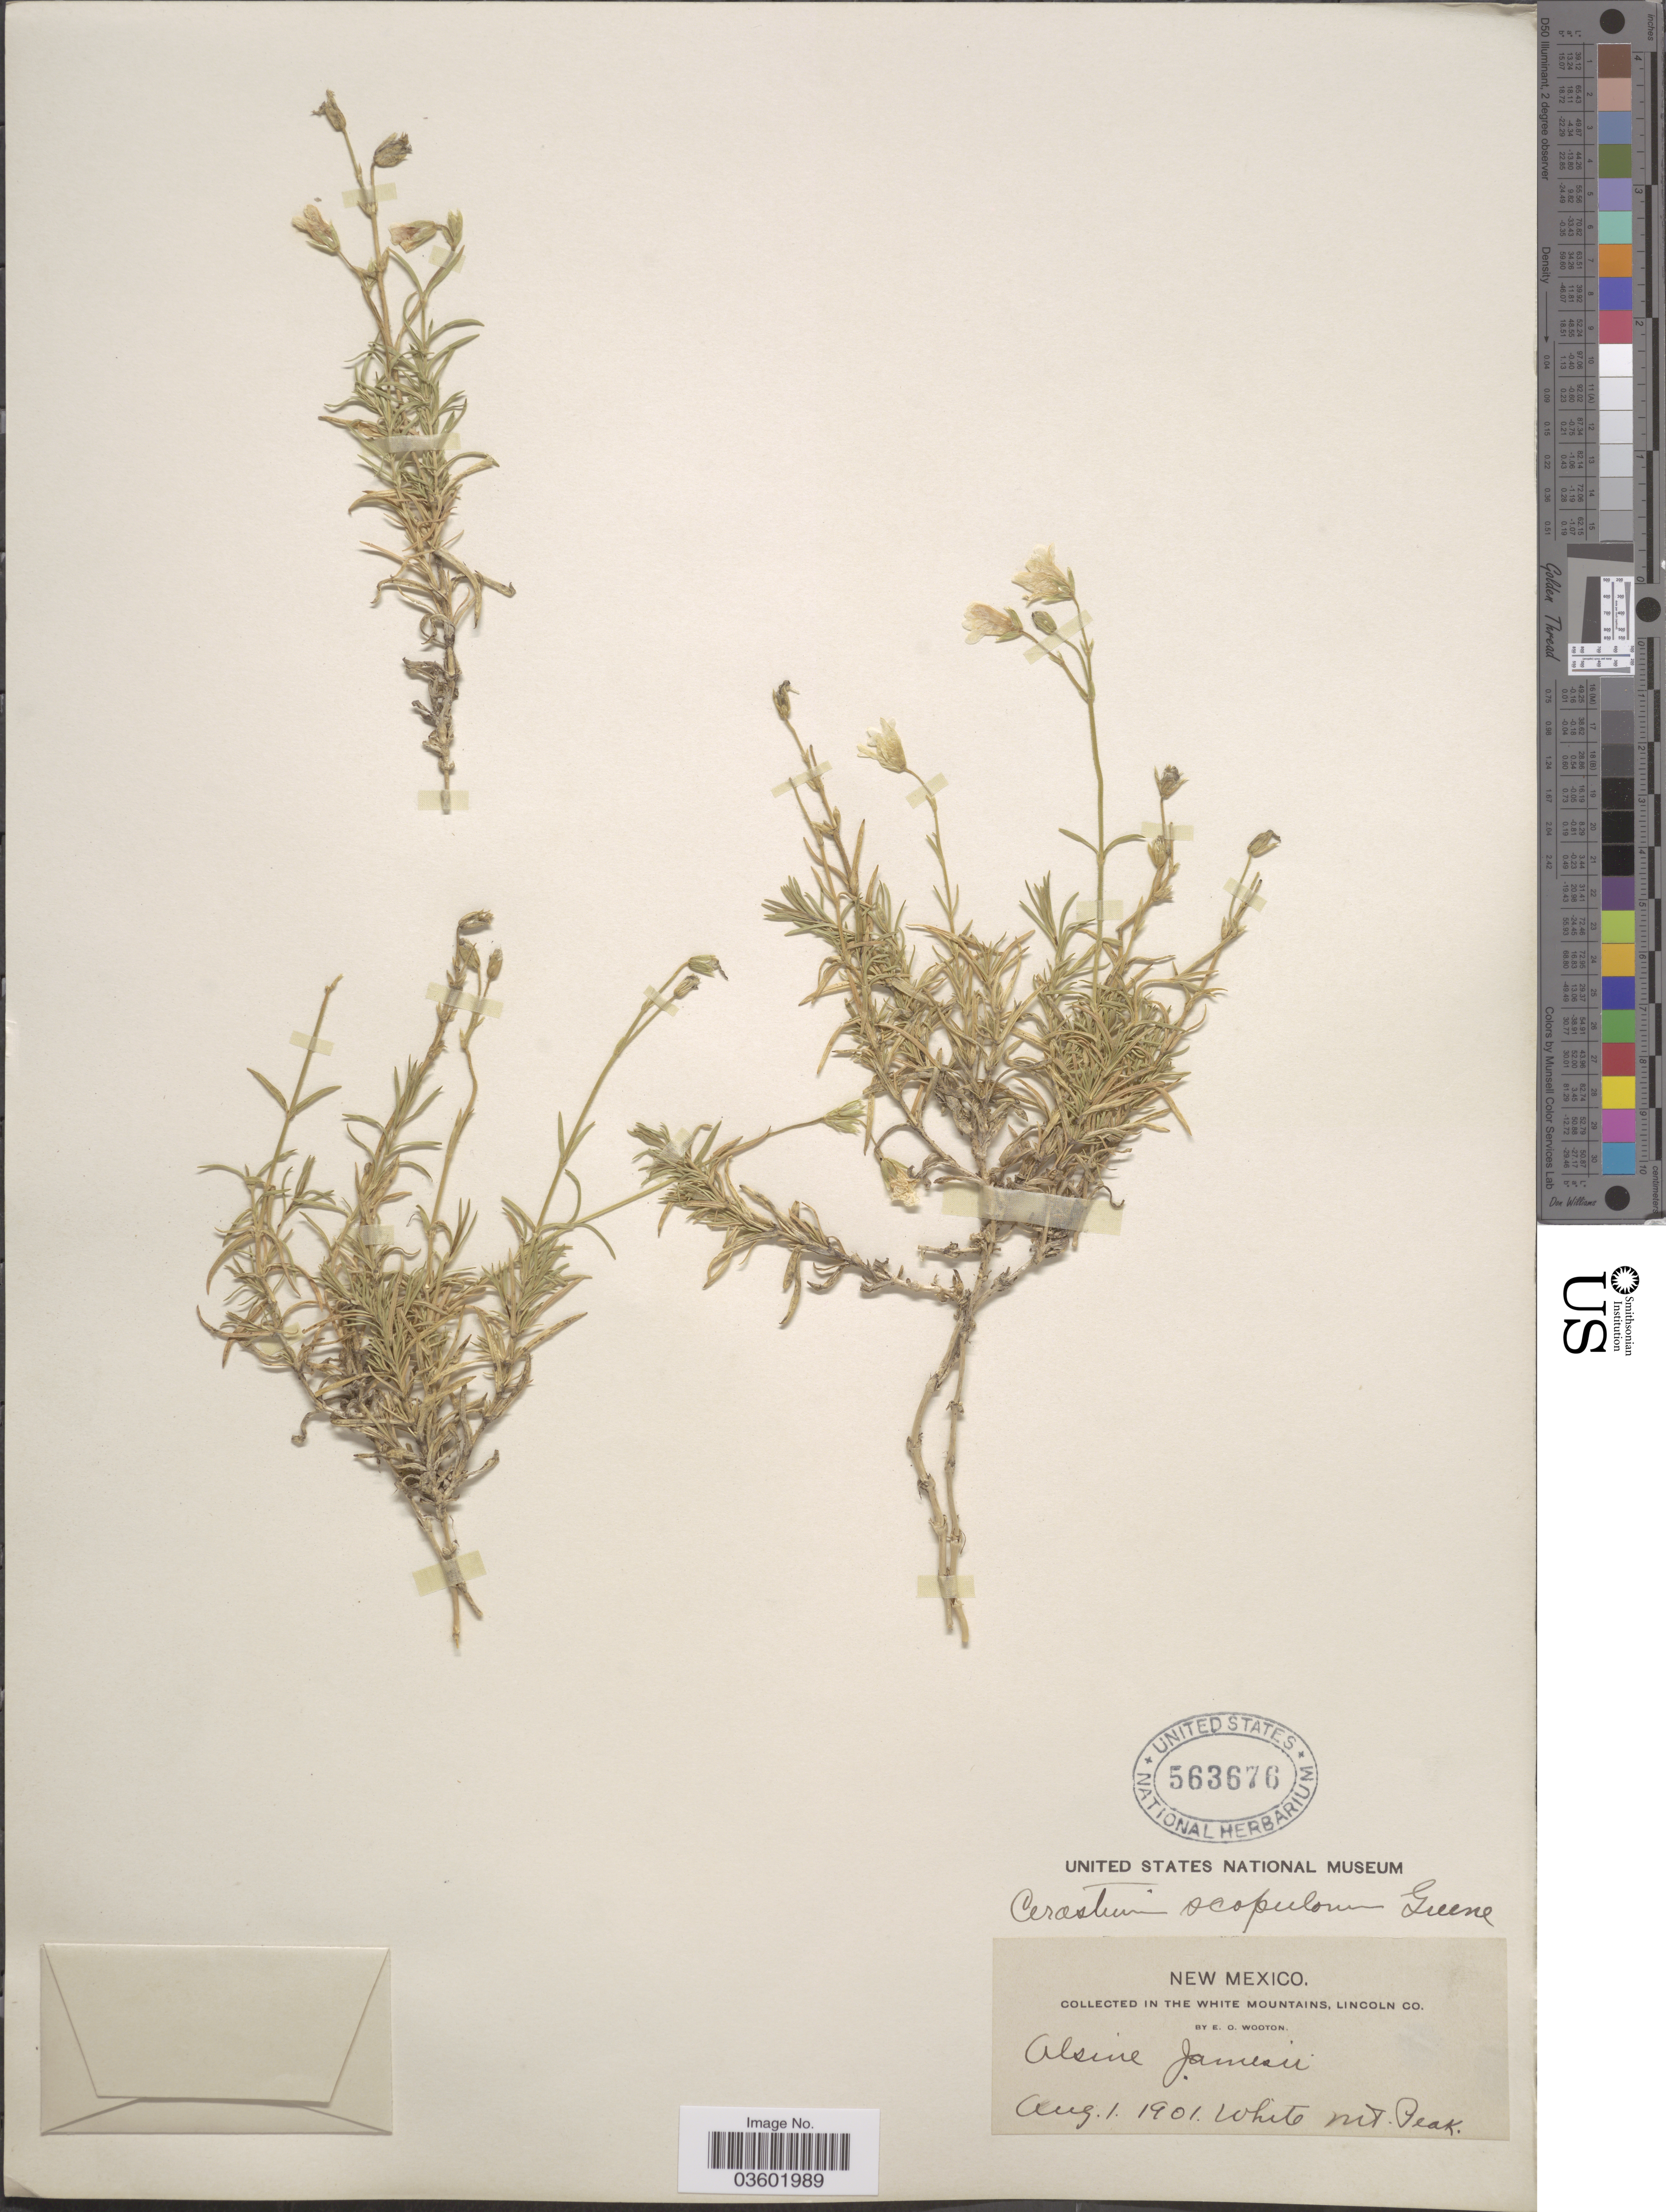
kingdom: Plantae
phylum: Tracheophyta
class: Magnoliopsida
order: Caryophyllales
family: Caryophyllaceae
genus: Cerastium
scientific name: Cerastium scopulorum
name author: Greene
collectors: E. O. Wooton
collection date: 1901-08-01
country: United States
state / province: New Mexico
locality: In the White Mountains, Lincoln Co. White Mt. Peak.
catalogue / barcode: US 563676